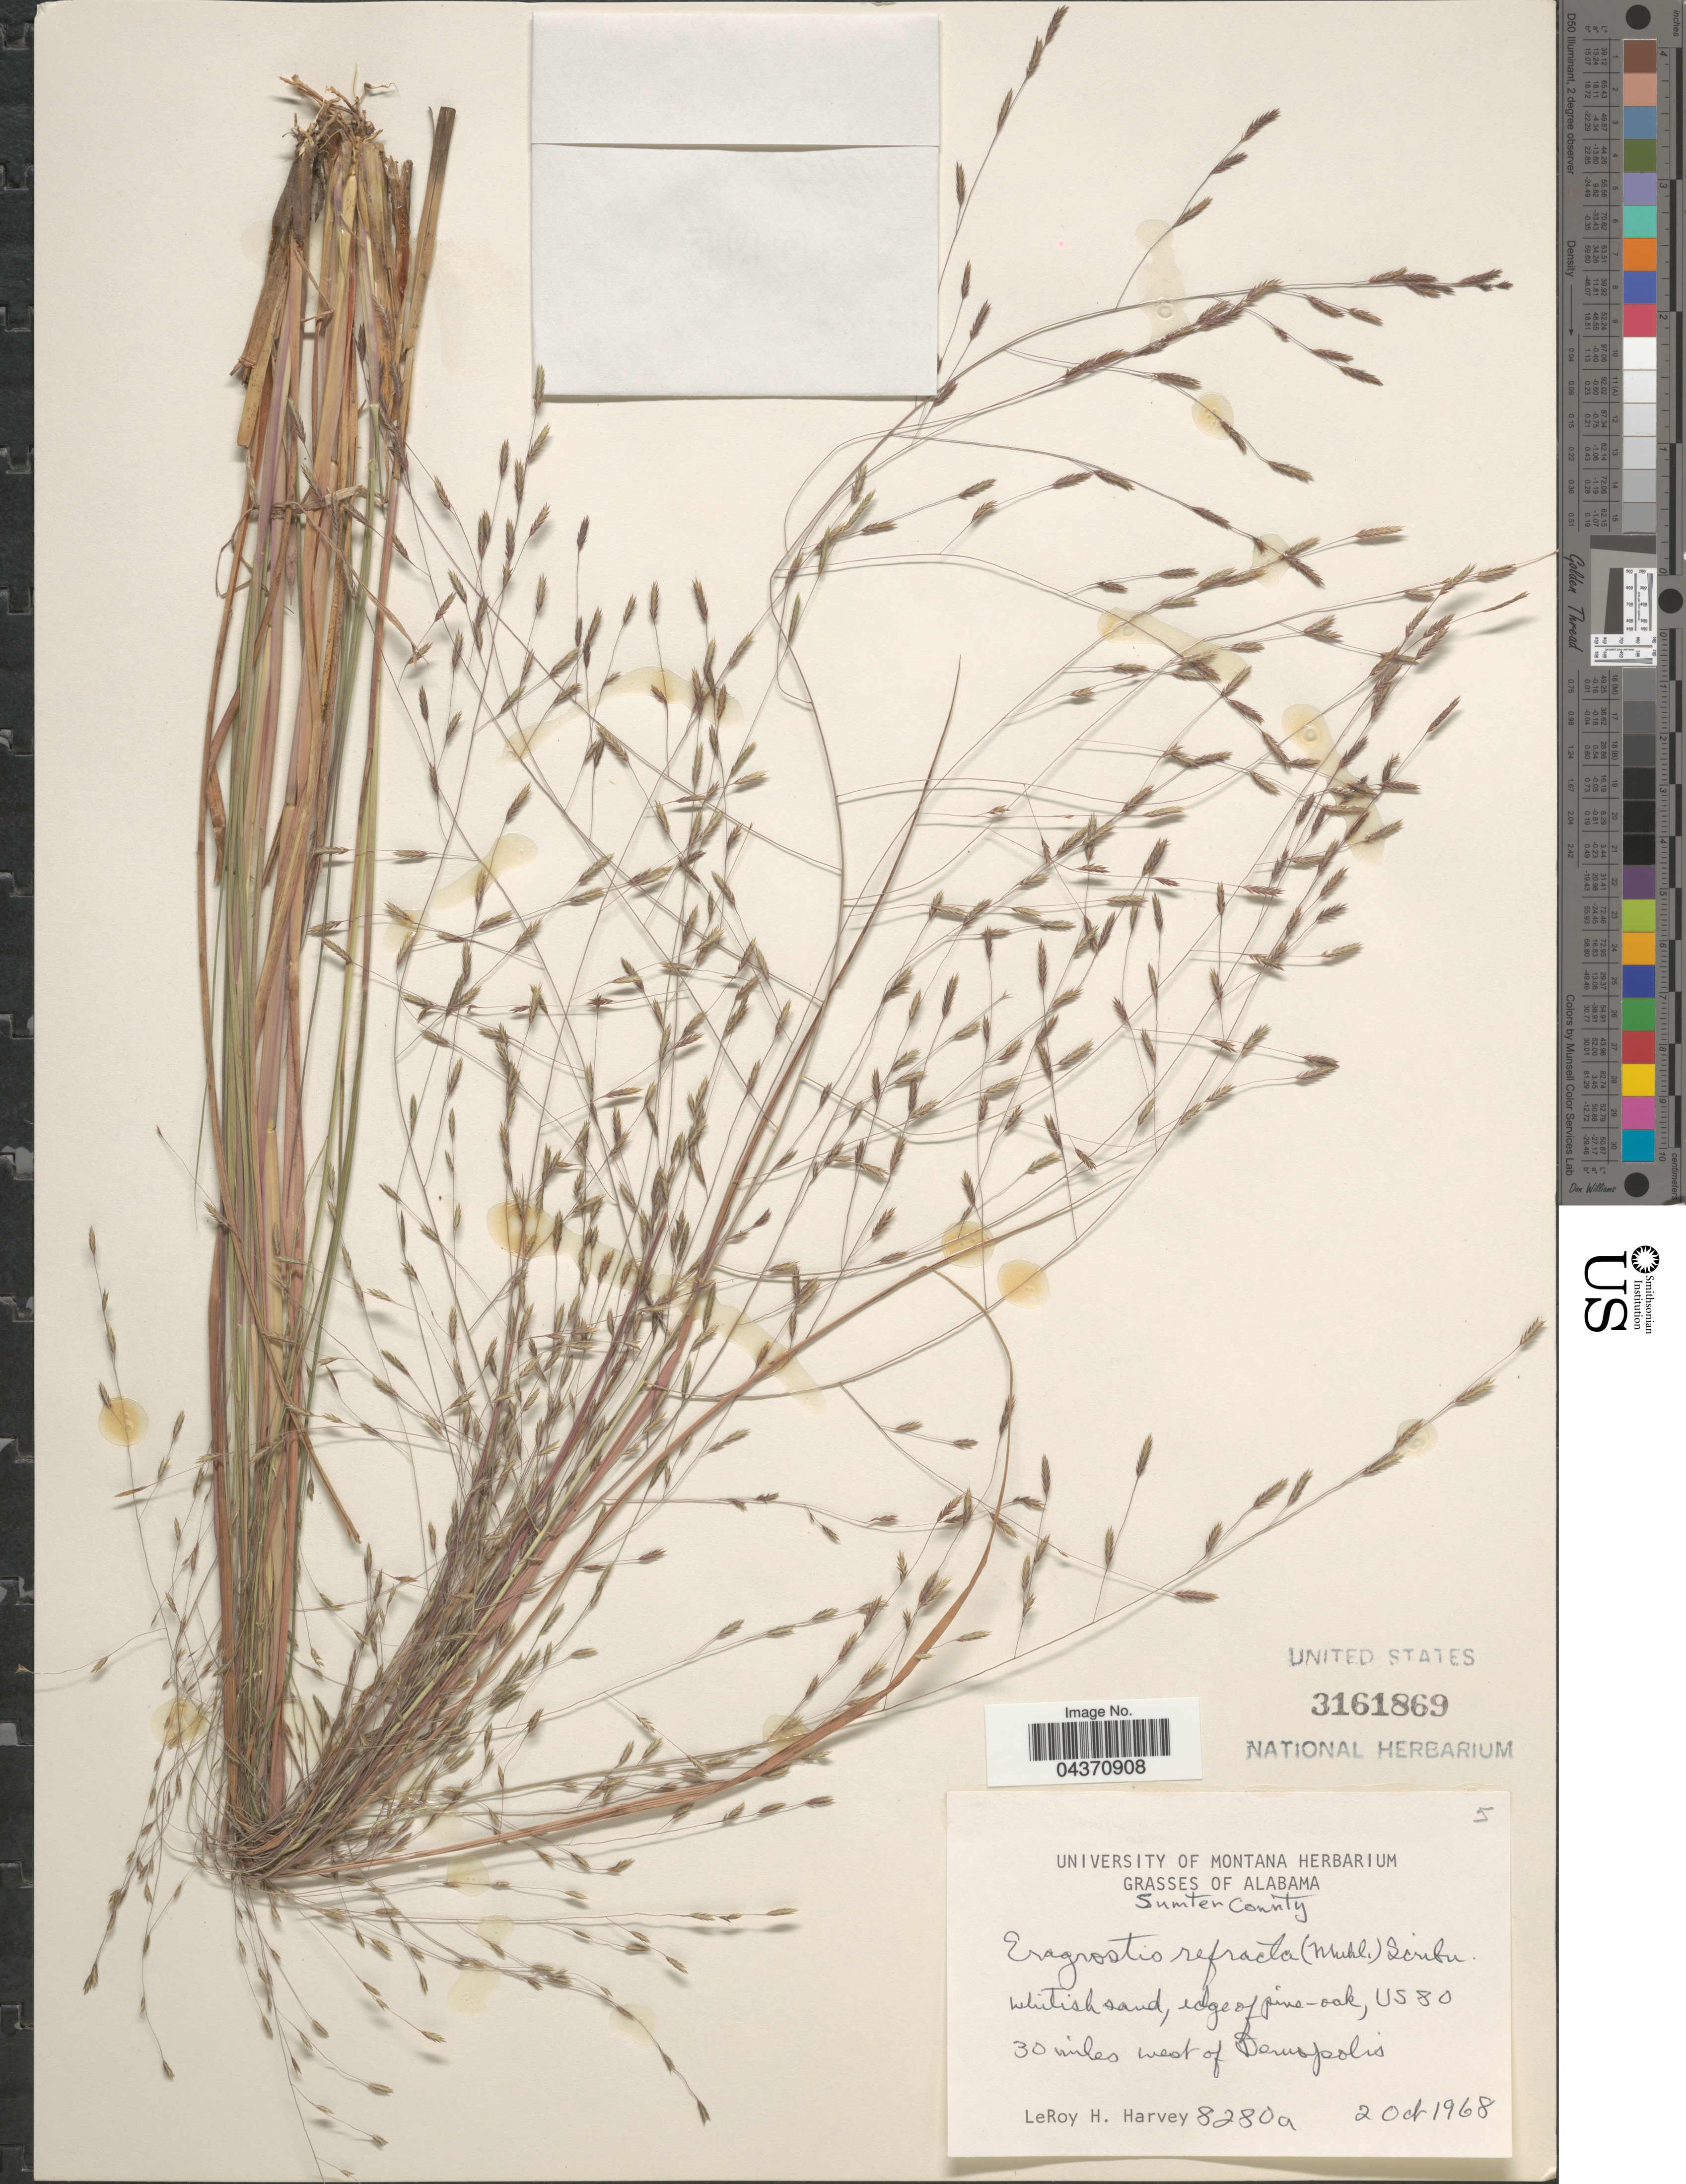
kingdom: Plantae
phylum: Tracheophyta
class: Liliopsida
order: Poales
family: Poaceae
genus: Eragrostis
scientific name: Eragrostis refracta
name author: (Muhl.) Scribn.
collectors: L. H. Harvey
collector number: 8280a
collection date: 1968-10-02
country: United States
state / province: Alabama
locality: Sumter County. US80. 30 miles west of Demopolis.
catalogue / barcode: US 3161869